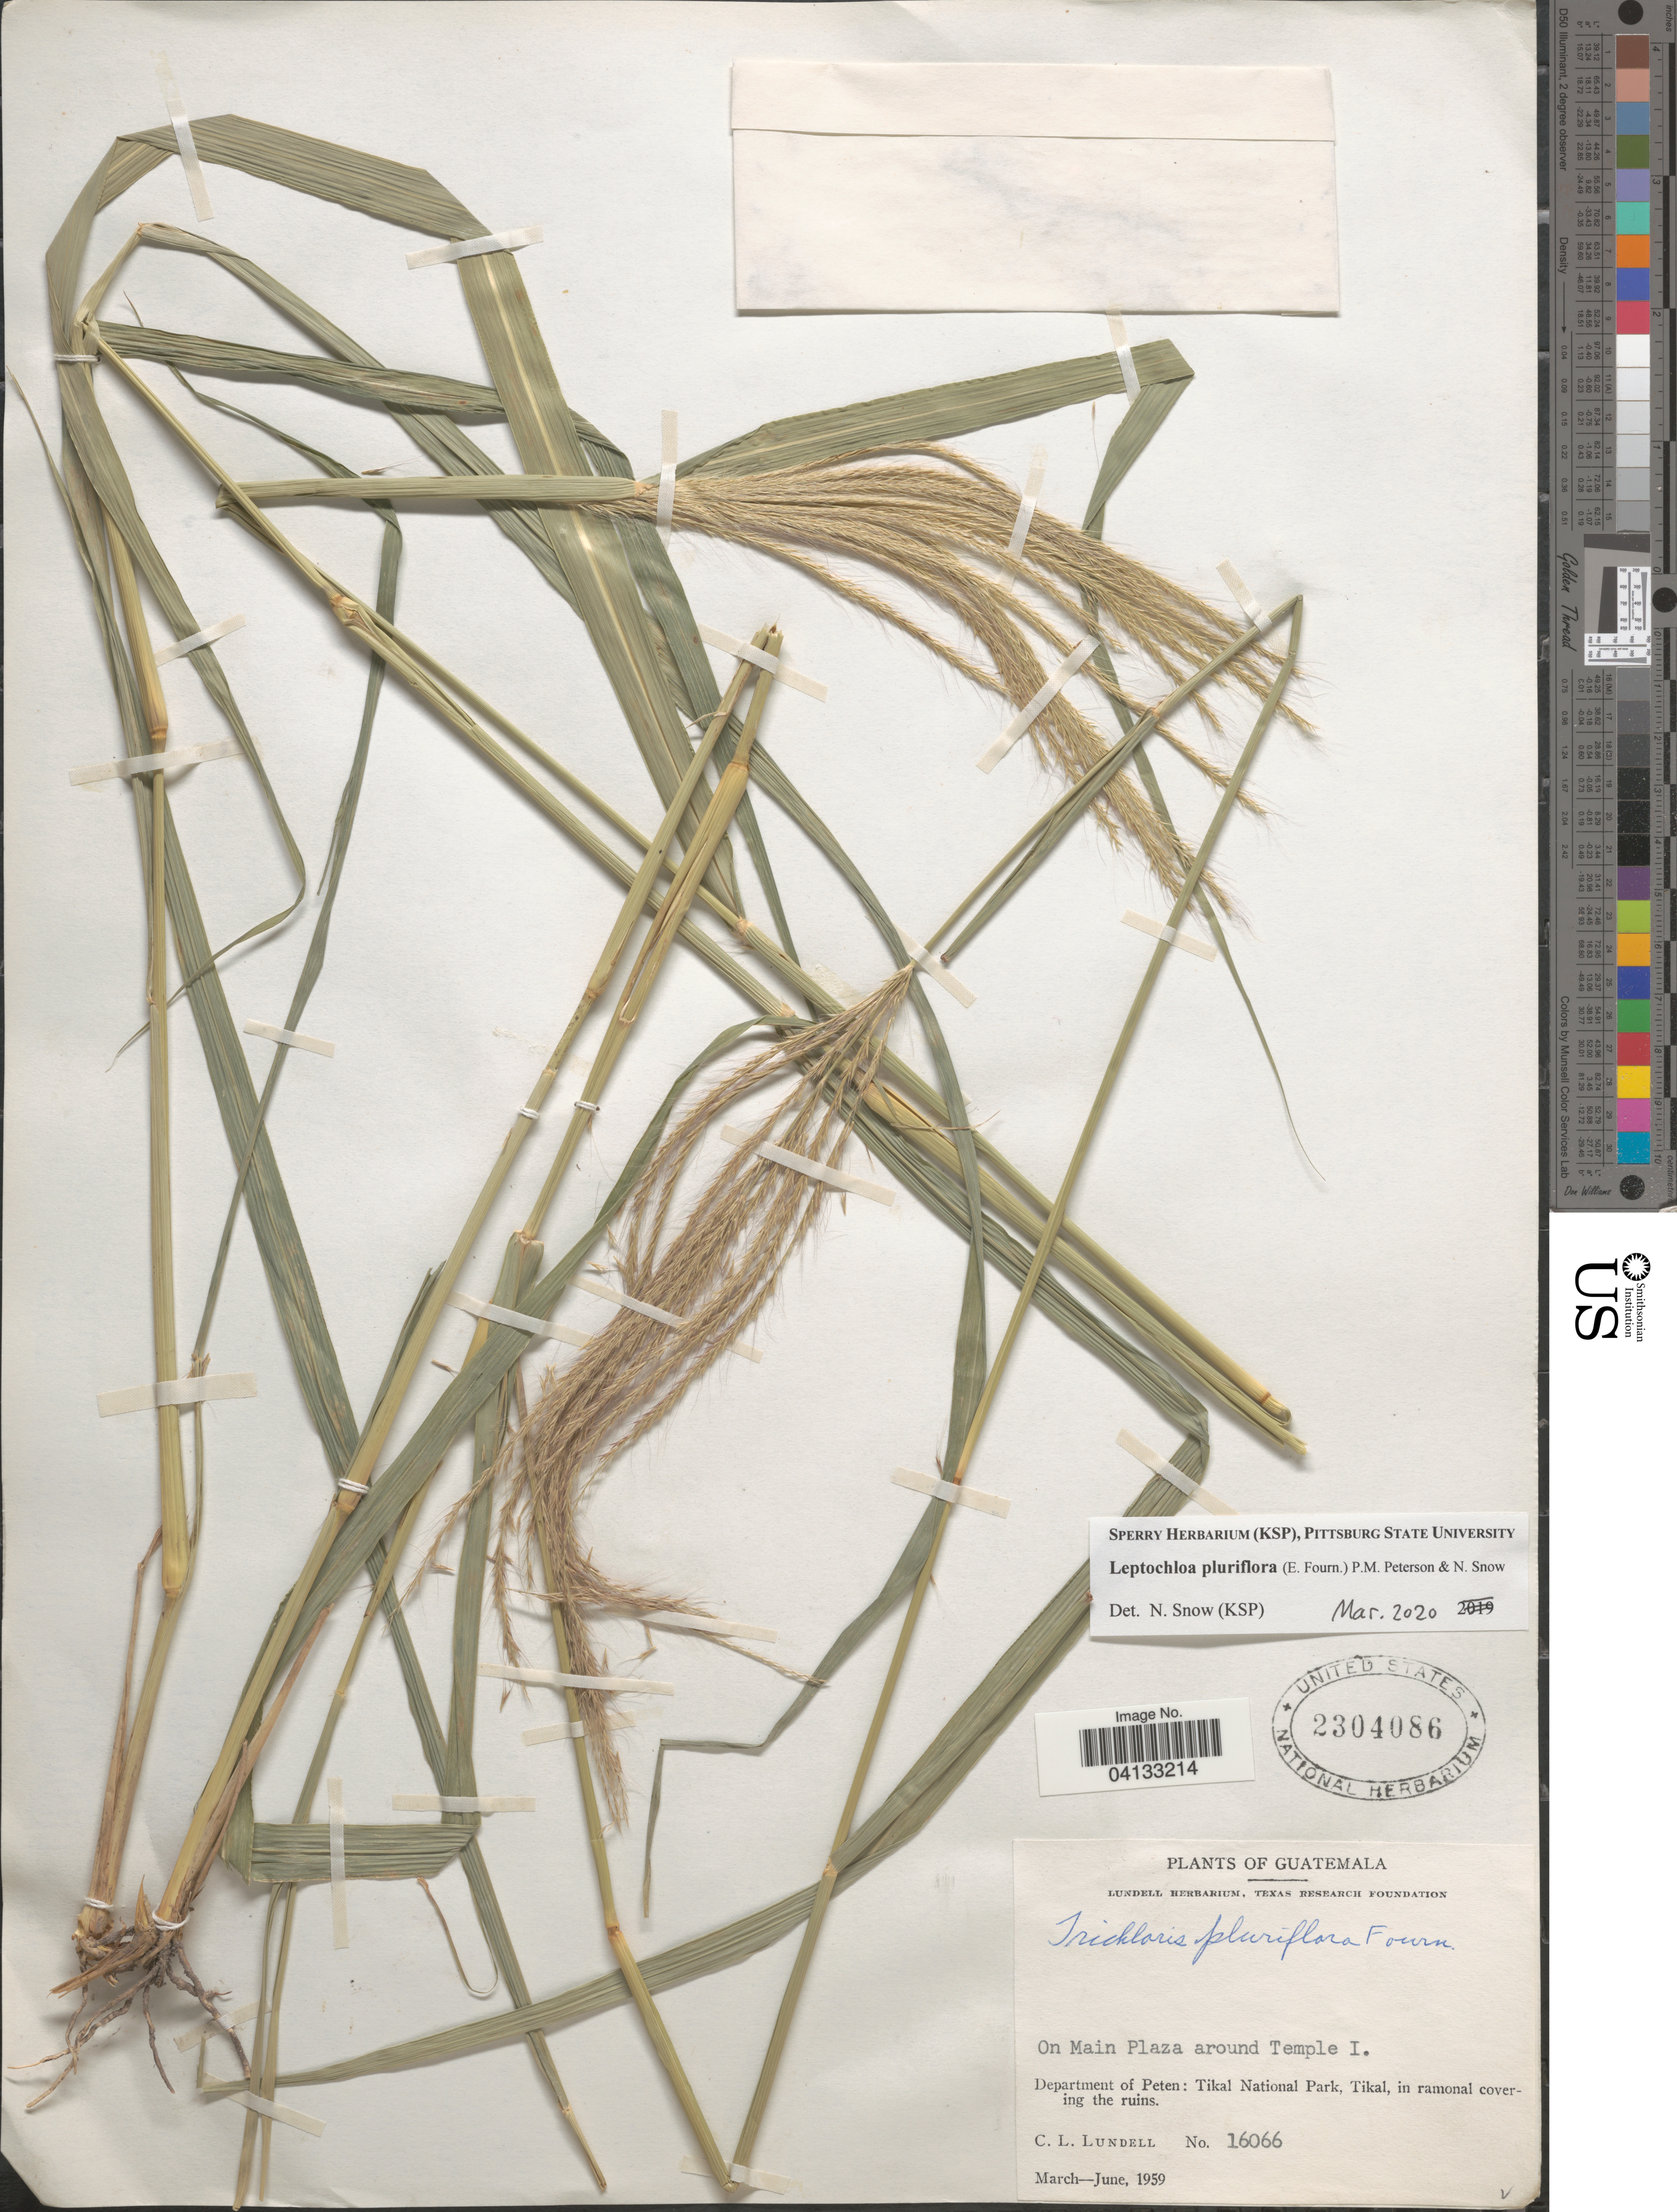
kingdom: Plantae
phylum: Tracheophyta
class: Liliopsida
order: Poales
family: Poaceae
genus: Leptochloa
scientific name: Leptochloa pluriflora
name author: (E. Fourn.) P.M. Peterson & N. Snow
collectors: C. L. Lundell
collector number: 16066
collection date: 1959-03/1959-06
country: Guatemala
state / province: El Peten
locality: On Main Plaza around Temple I. Department of Peten: Tikal National Park, Tikal, in ramonal covering the ruins.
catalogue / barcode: US 2304086